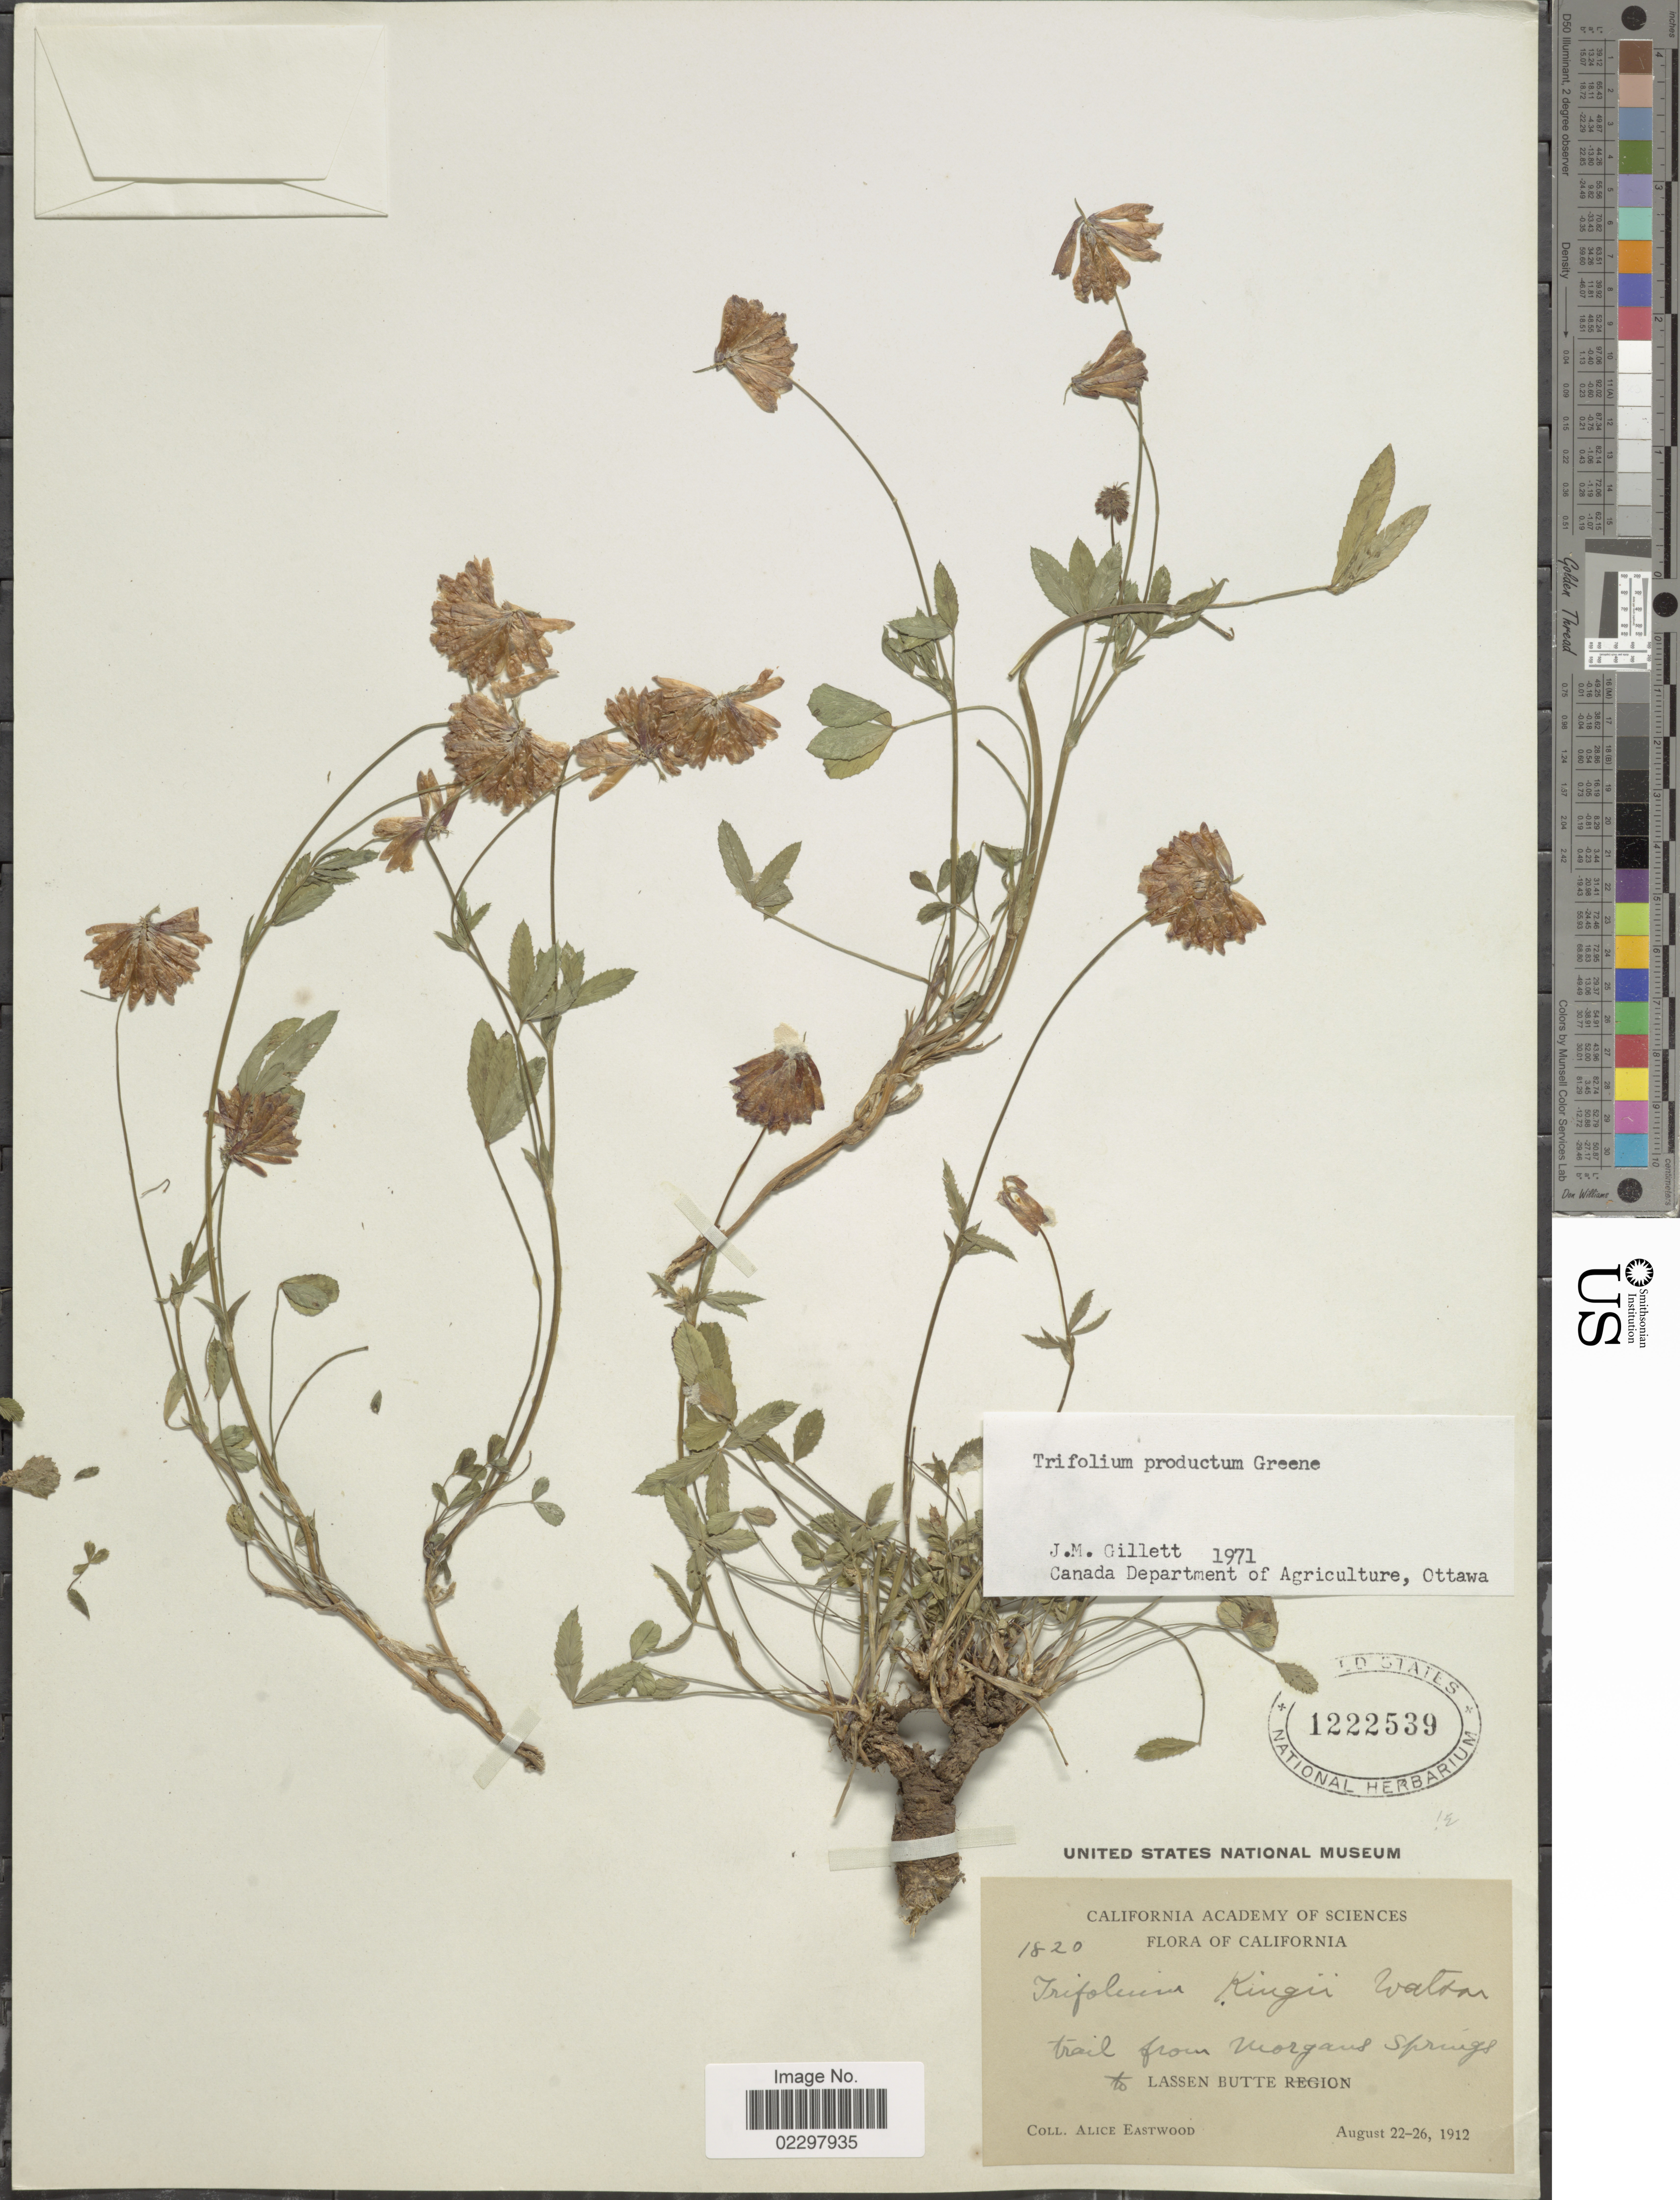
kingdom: Plantae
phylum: Tracheophyta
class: Magnoliopsida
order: Fabales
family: Fabaceae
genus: Trifolium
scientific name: Trifolium productum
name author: Greene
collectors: A. Eastwood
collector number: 1820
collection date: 1912-08-22/1912-08-26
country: United States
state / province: California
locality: Trail from Morgans Springs, Lassen Butte region.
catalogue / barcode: US 1222539